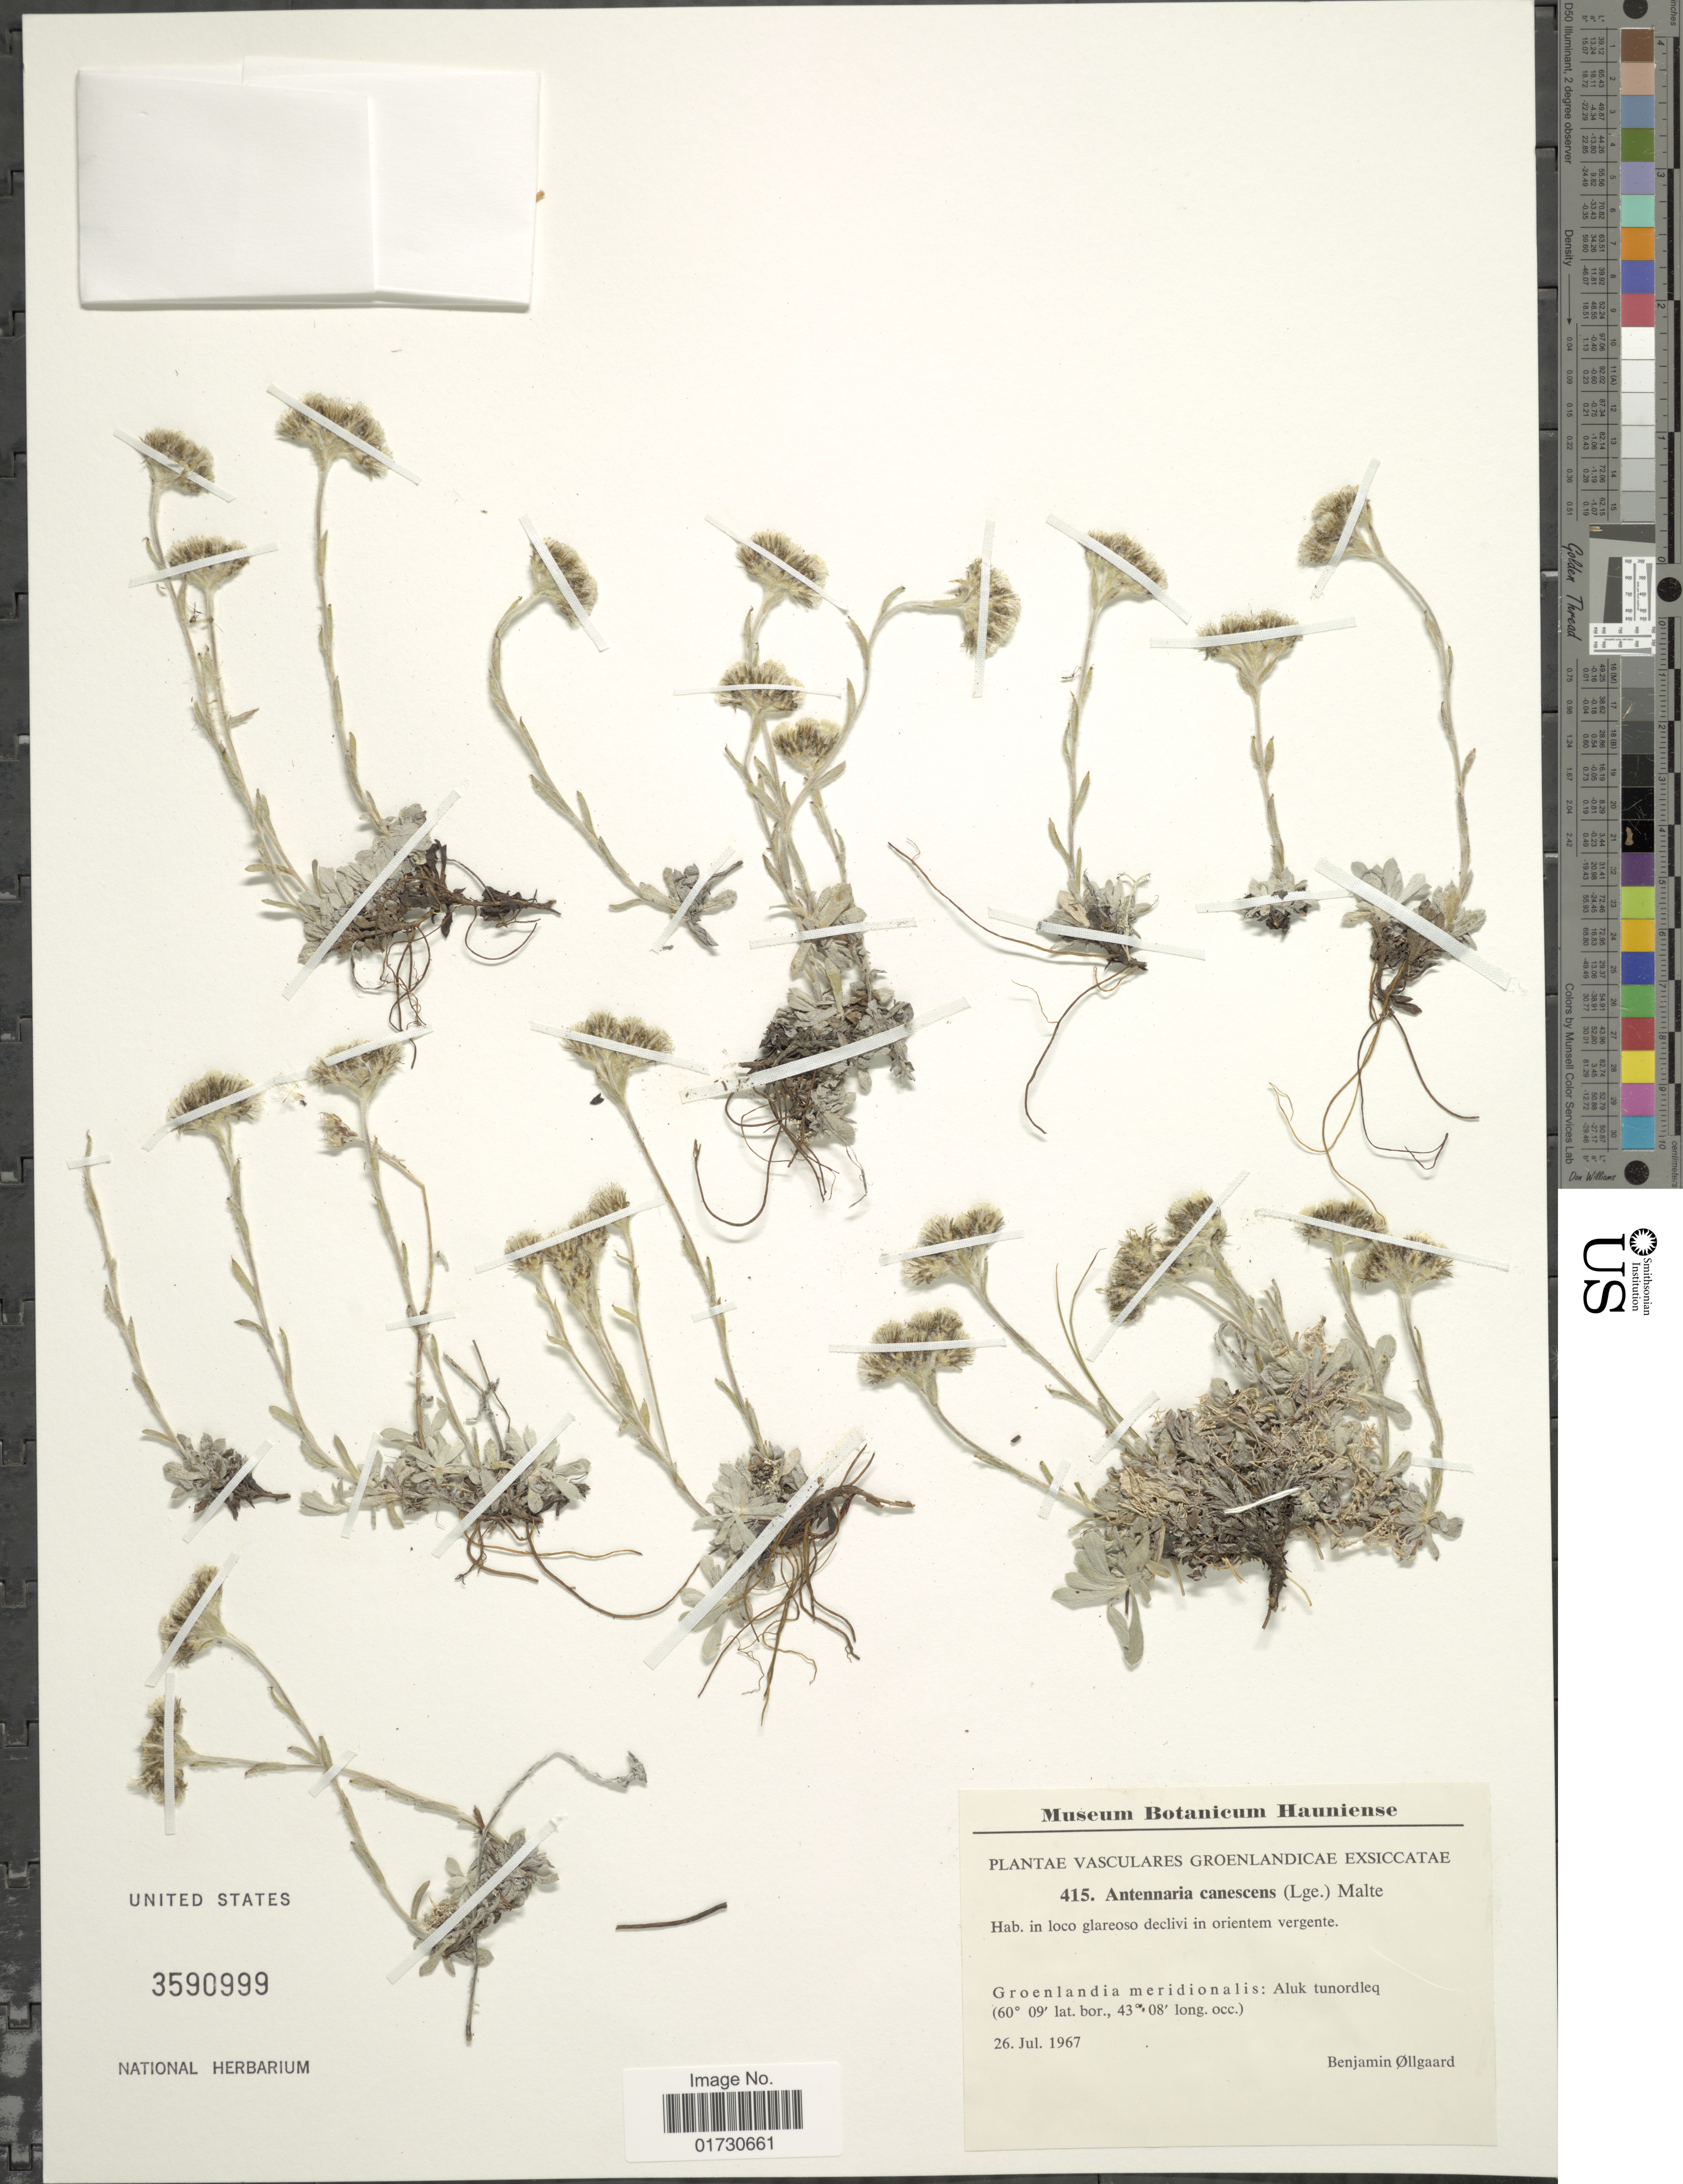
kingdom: Plantae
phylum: Tracheophyta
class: Magnoliopsida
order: Asterales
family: Asteraceae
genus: Antennaria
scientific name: Antennaria canescens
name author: (Lange) Malte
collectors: B. Øllgaard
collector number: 415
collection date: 1967-07-26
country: Greenland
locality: Groenlandia meridionalis: Aluk tunordleq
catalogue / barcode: US 3590999